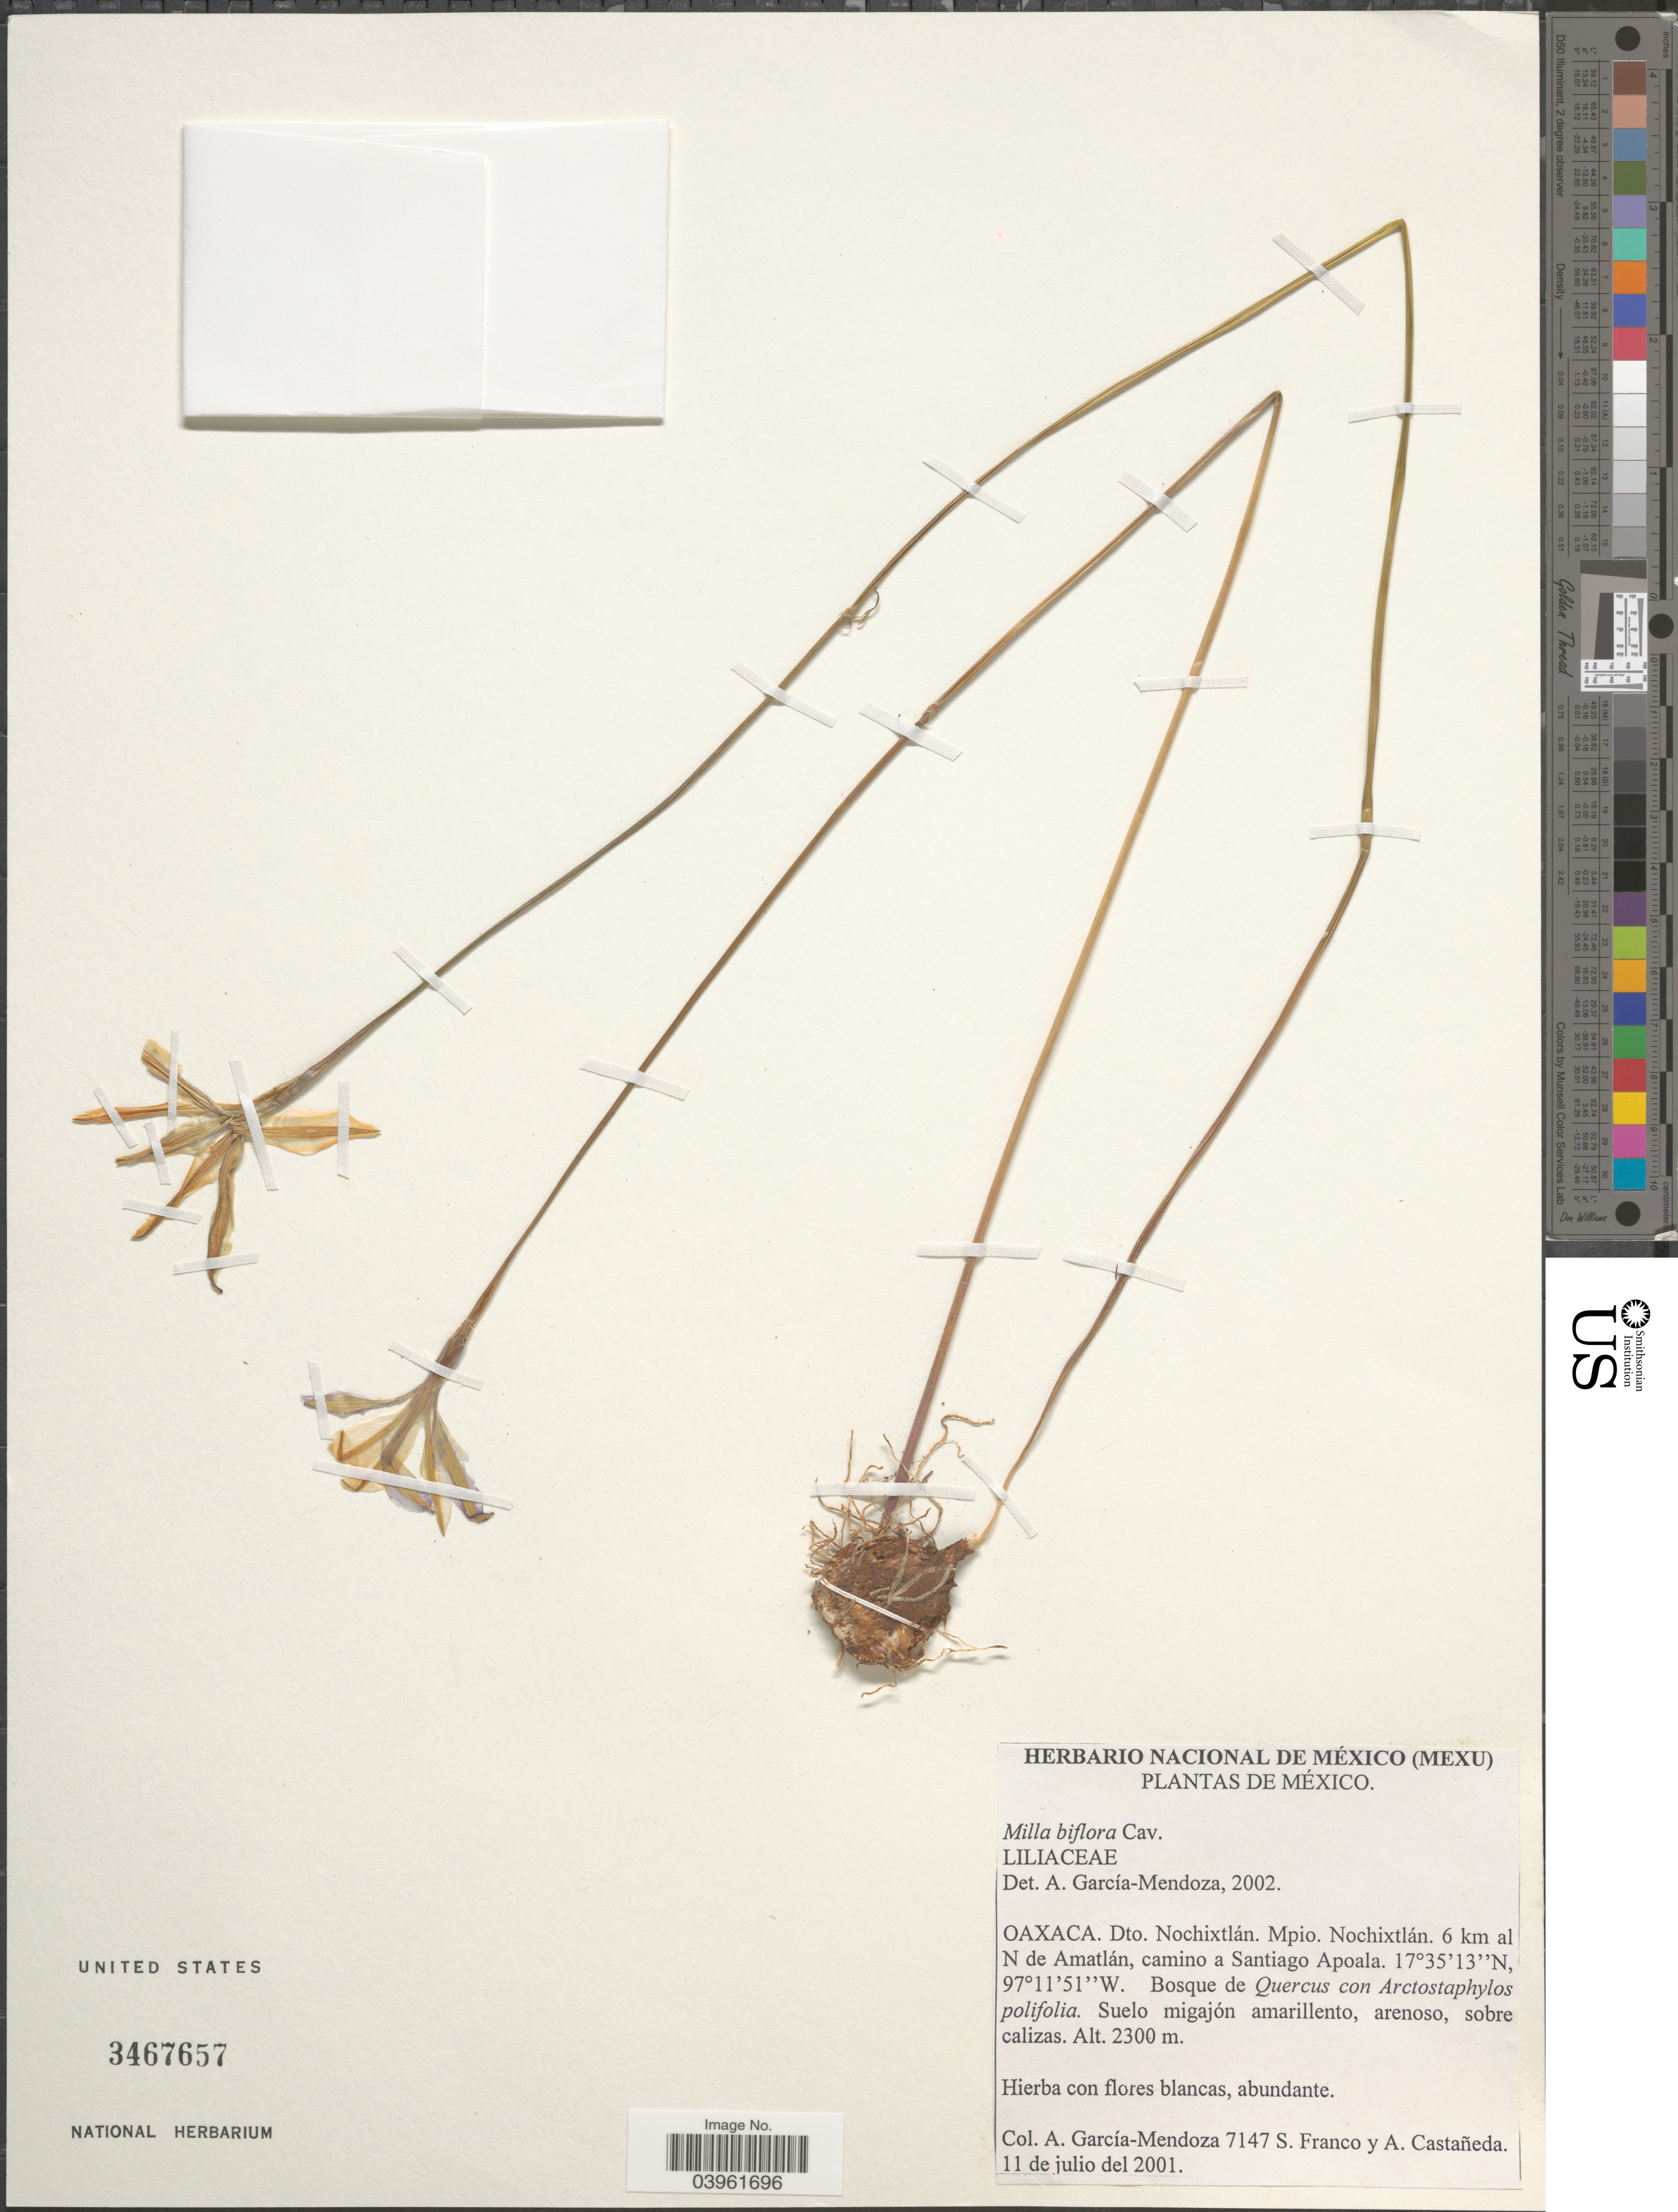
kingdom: Plantae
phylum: Tracheophyta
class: Liliopsida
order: Asparagales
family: Asparagaceae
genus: Milla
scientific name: Milla biflora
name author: Cav.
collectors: A. García-Mendoza, S. Franco & A. Castañeda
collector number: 7147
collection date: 2001-07-11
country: Mexico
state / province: Oaxaca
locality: Dto. Nochixtlán. Mpio. Nochixtlán. 6 km al N de Amatlán, camino a Santiago Apoala.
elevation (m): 2300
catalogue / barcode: US 3467657